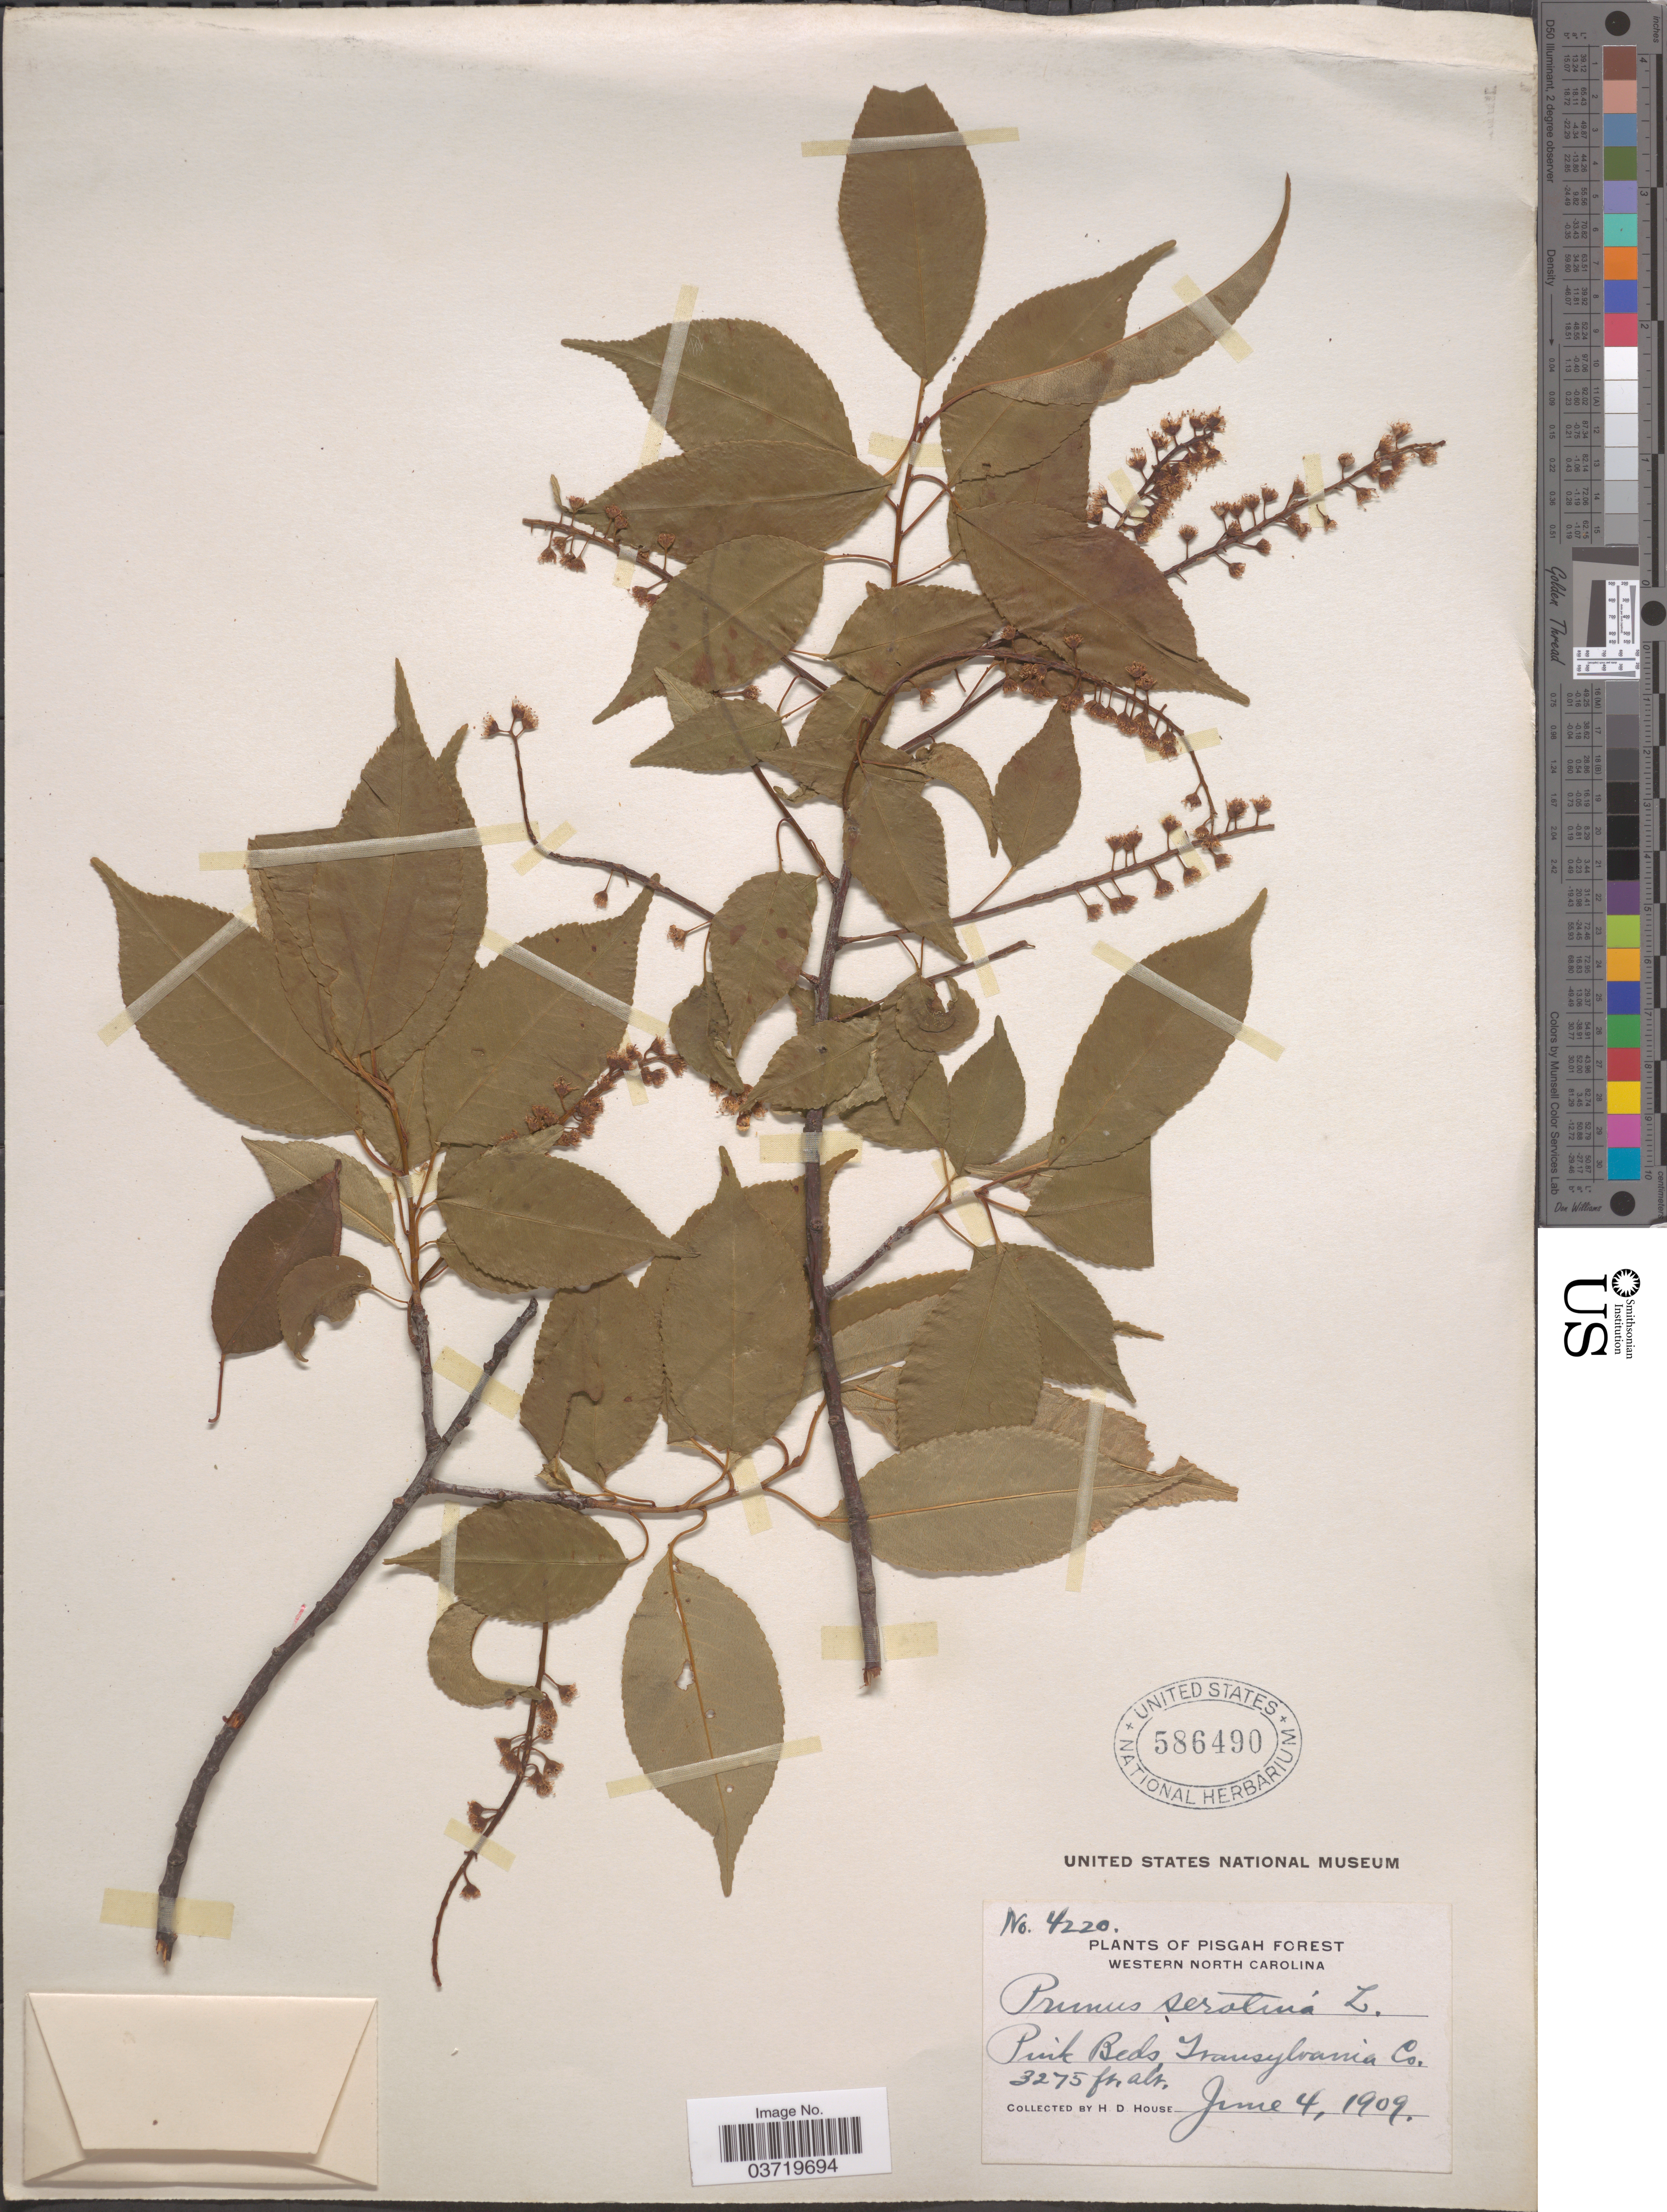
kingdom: Plantae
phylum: Tracheophyta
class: Magnoliopsida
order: Rosales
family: Rosaceae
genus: Prunus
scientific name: Prunus serotina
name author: Ehrh.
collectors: H. D. House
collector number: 4220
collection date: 1909-06-04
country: United States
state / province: North Carolina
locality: Pisgah Forest. Western North Carolina. Pink Beds, Transylvania Co.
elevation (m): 998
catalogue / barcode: US 586490